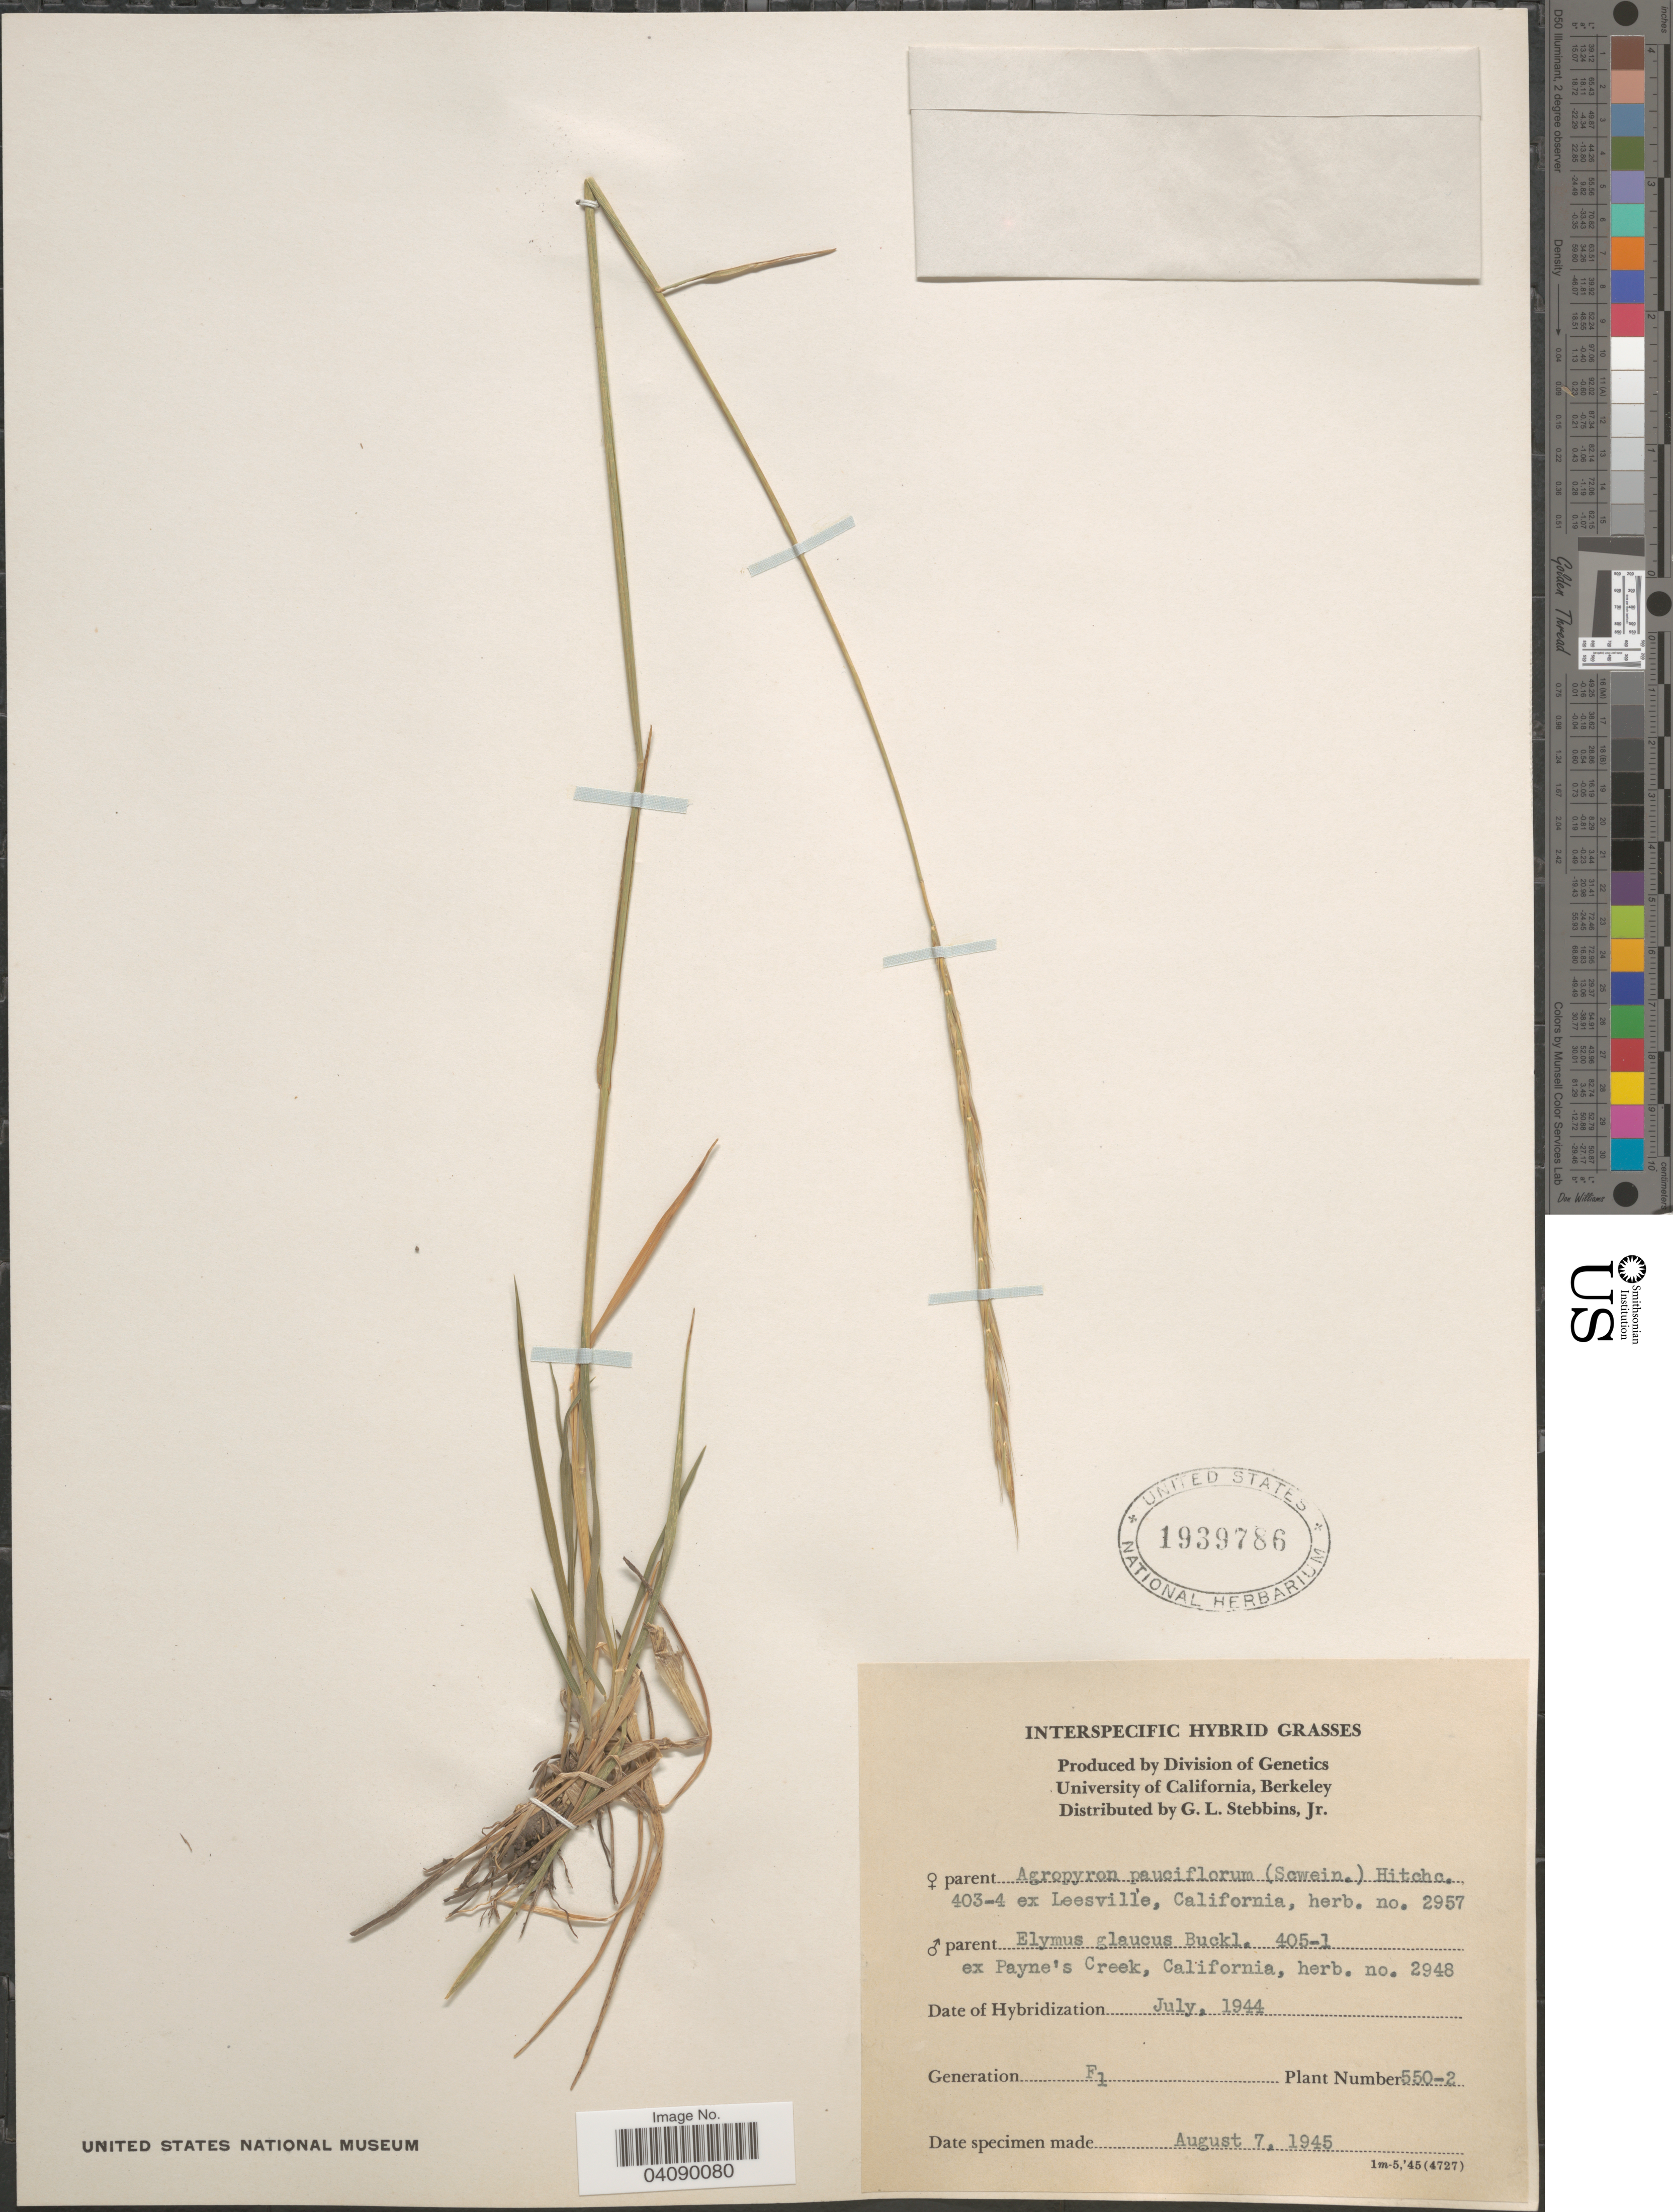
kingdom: Plantae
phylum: Tracheophyta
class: Liliopsida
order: Poales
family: Poaceae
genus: Agroelymus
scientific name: x Agroelymus sp.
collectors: G. L. Stebbins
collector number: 550-2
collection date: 1945-08-07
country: United States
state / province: California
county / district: Alameda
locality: University of California, Berkeley.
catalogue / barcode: US 1939786